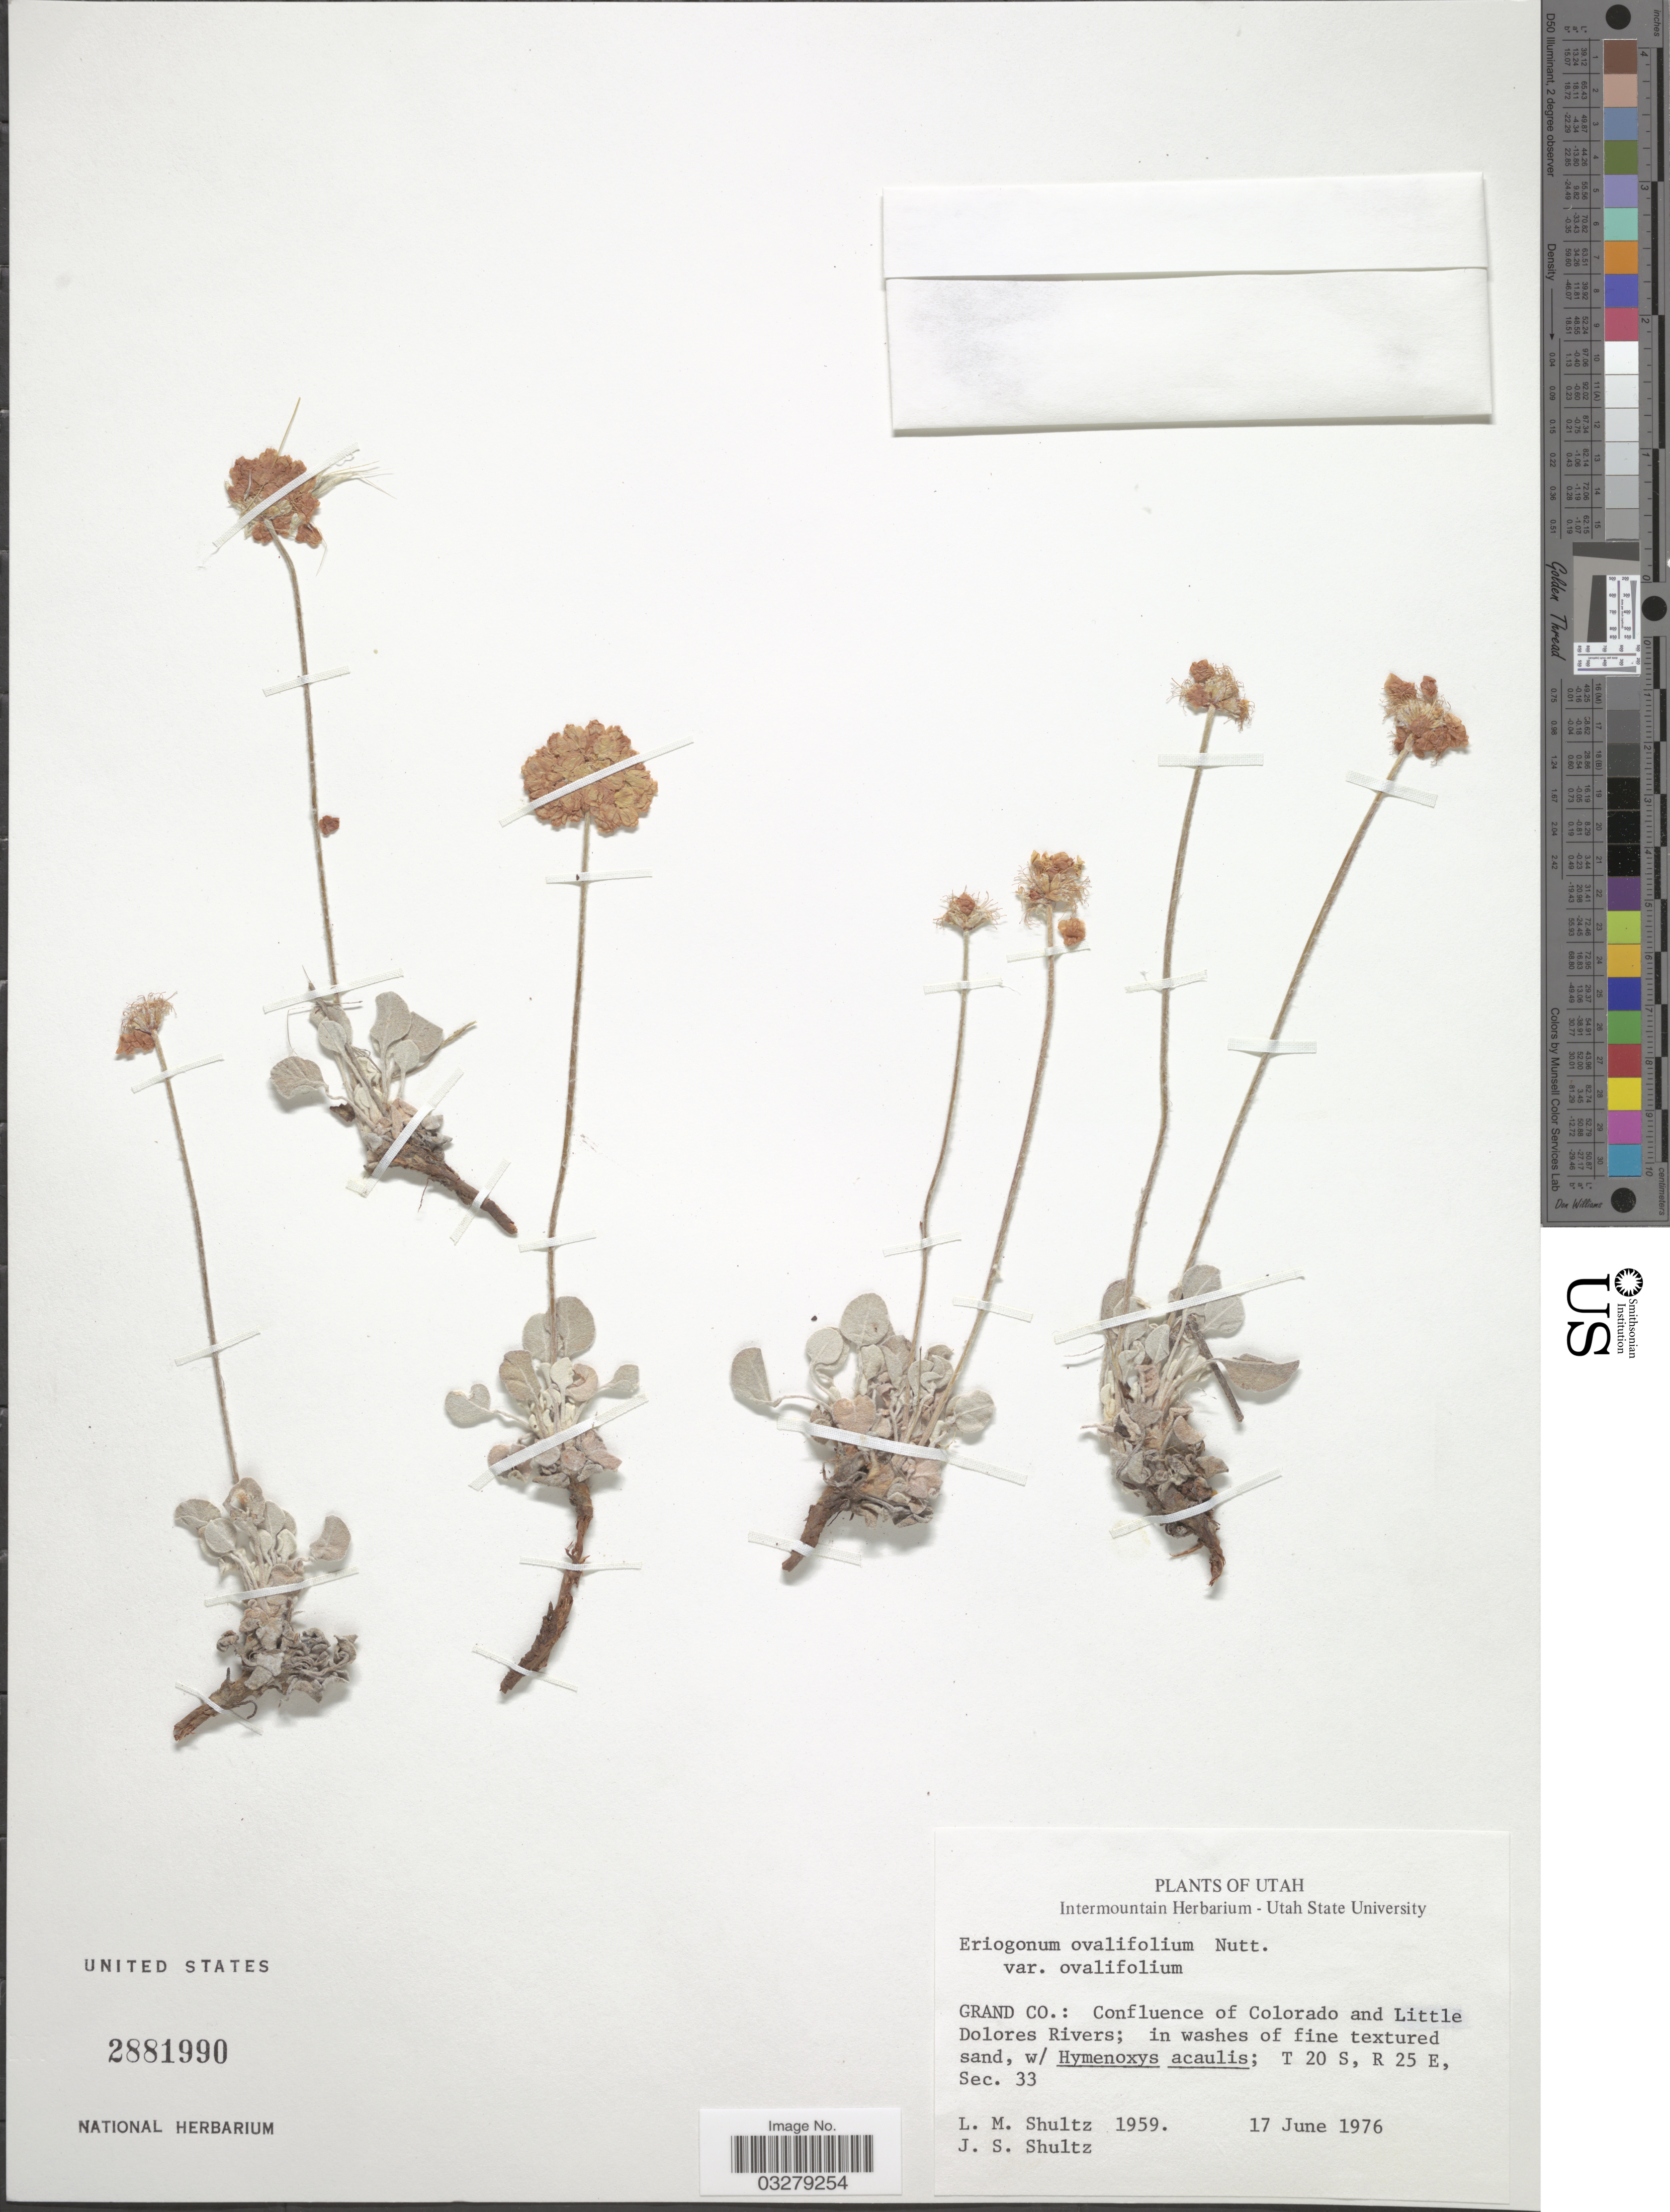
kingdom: Plantae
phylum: Tracheophyta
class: Magnoliopsida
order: Caryophyllales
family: Polygonaceae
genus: Eriogonum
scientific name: Eriogonum ovalifolium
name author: Nutt.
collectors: L. Schultz & J. Schultz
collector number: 1959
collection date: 1976-06-17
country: United States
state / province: Utah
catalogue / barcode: US 2881990